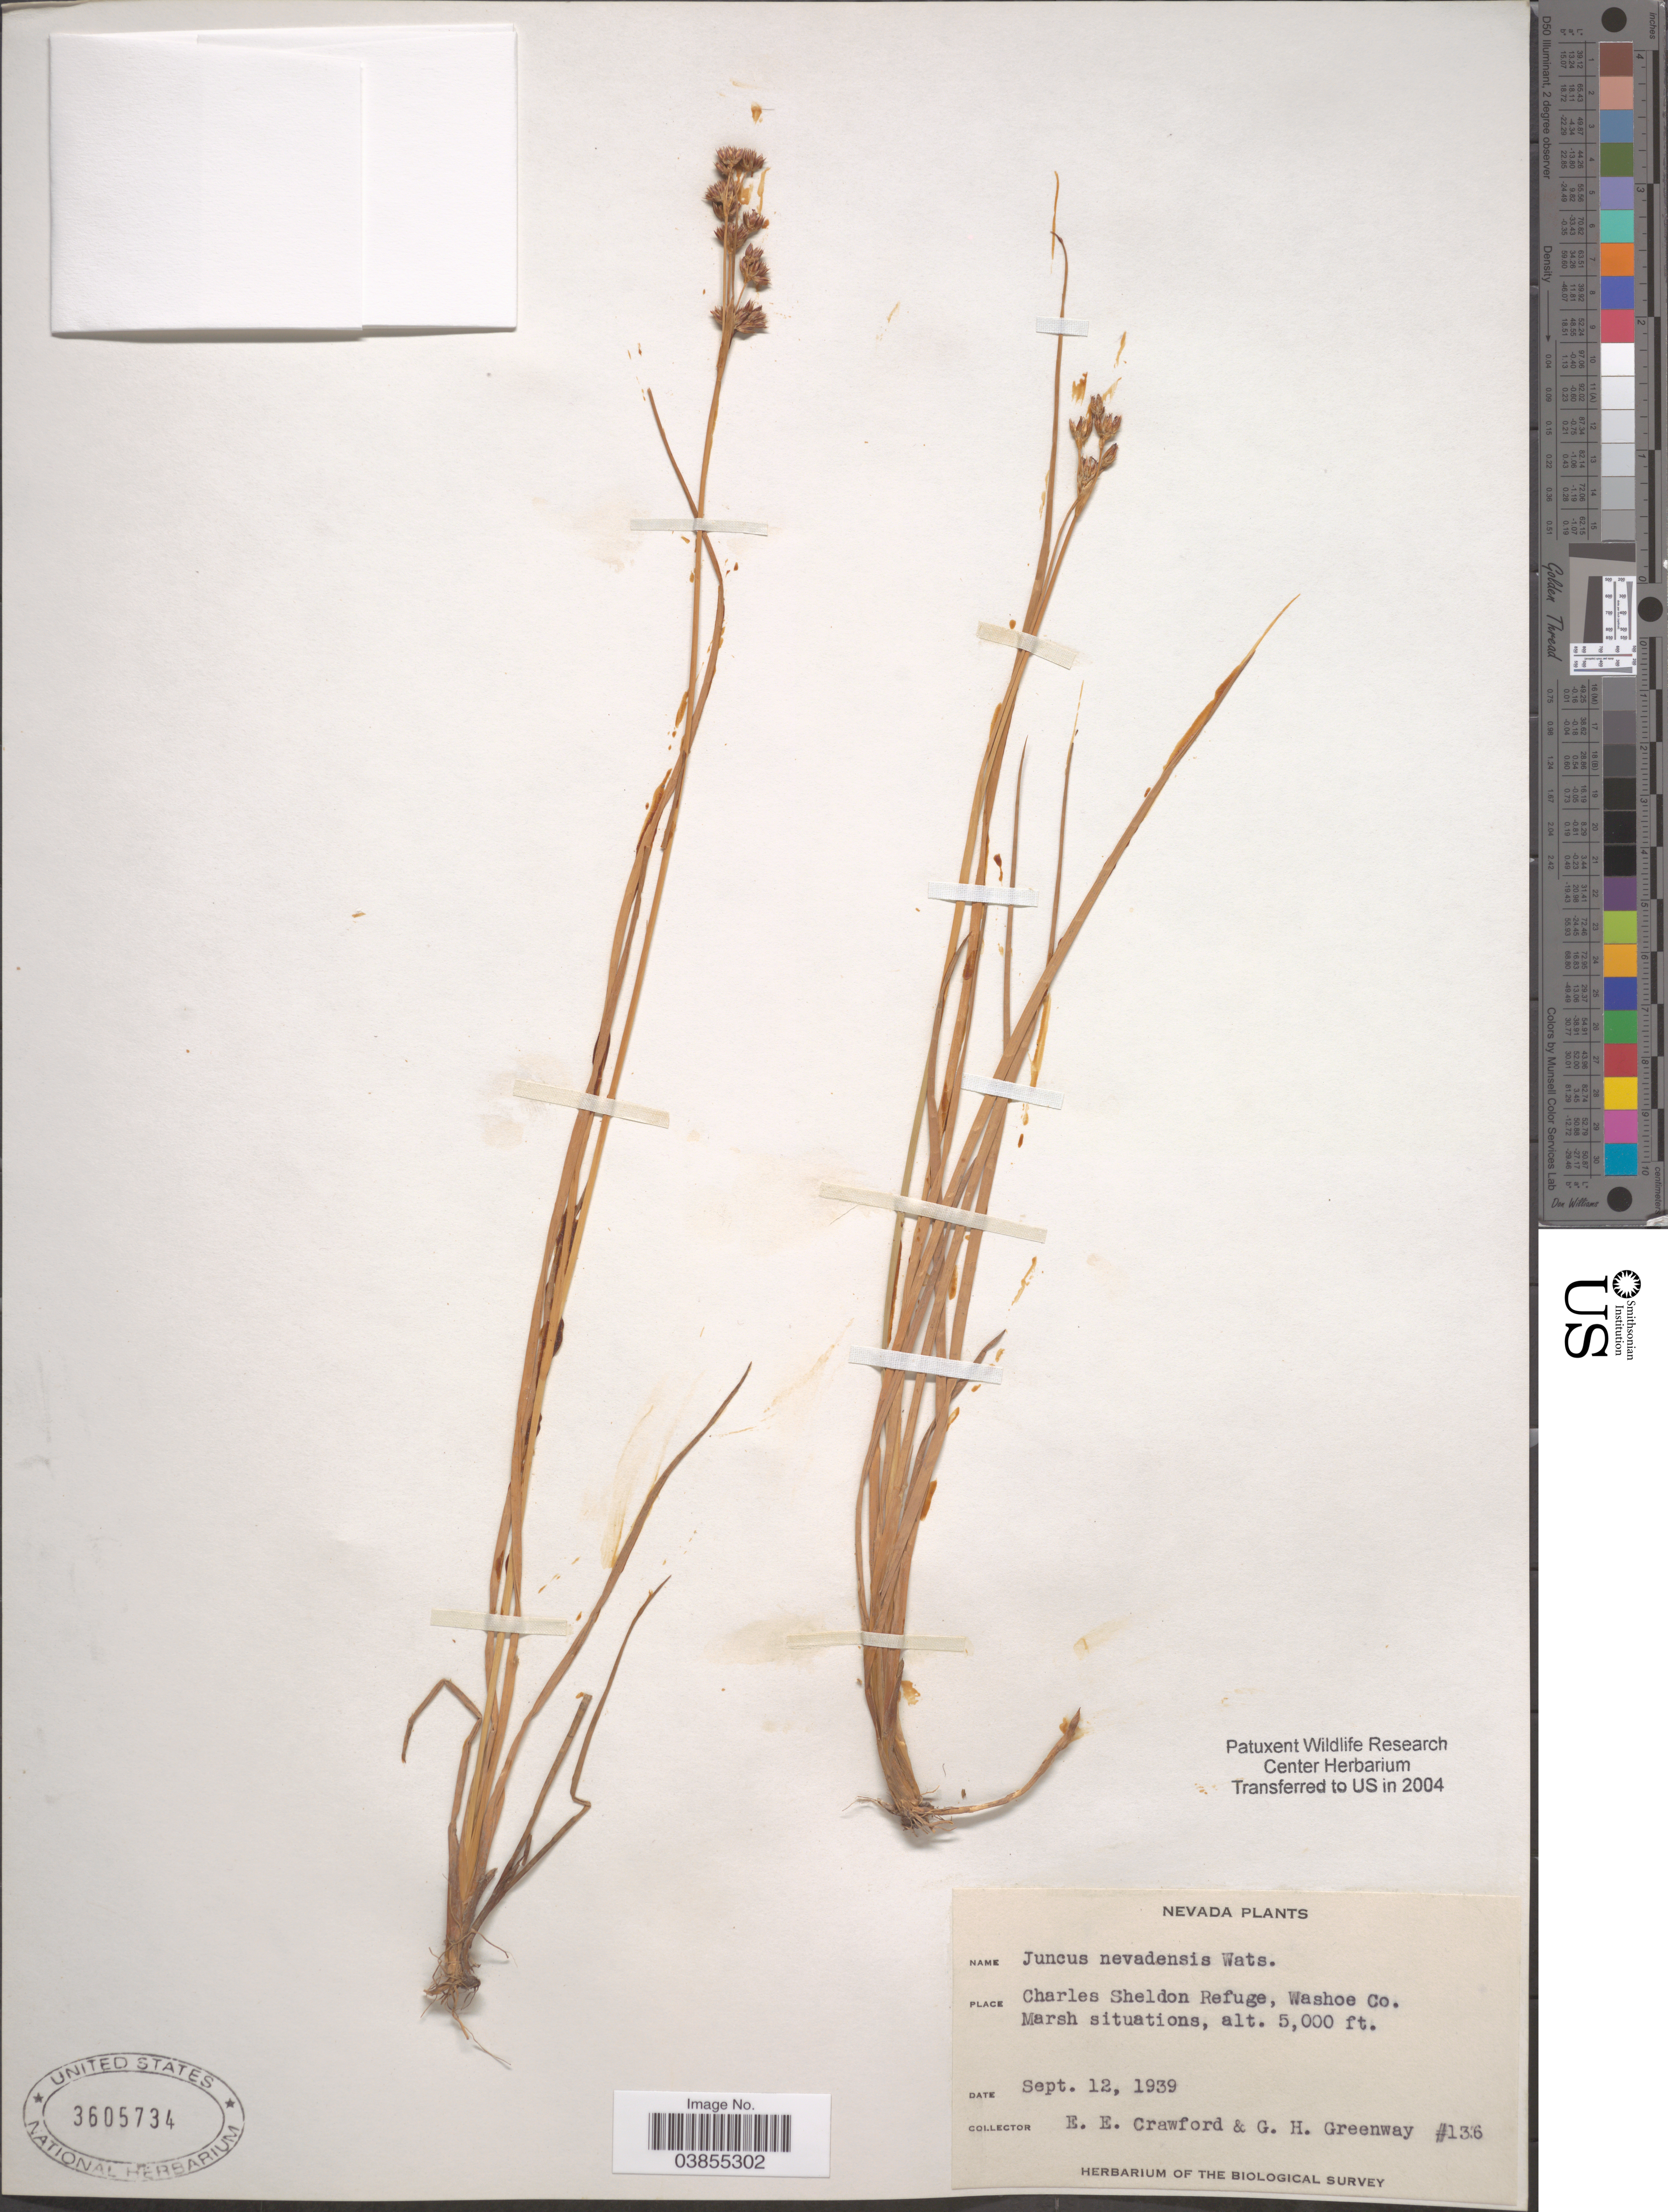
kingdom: Plantae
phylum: Tracheophyta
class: Liliopsida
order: Poales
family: Juncaceae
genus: Juncus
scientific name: Juncus nevadensis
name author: S. Watson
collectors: E. Crawford & G. Greenway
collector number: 136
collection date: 1939-09-12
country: United States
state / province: Nevada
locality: Charles Sheldon Refuge, Washoe Co.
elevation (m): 1524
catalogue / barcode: US 3605734